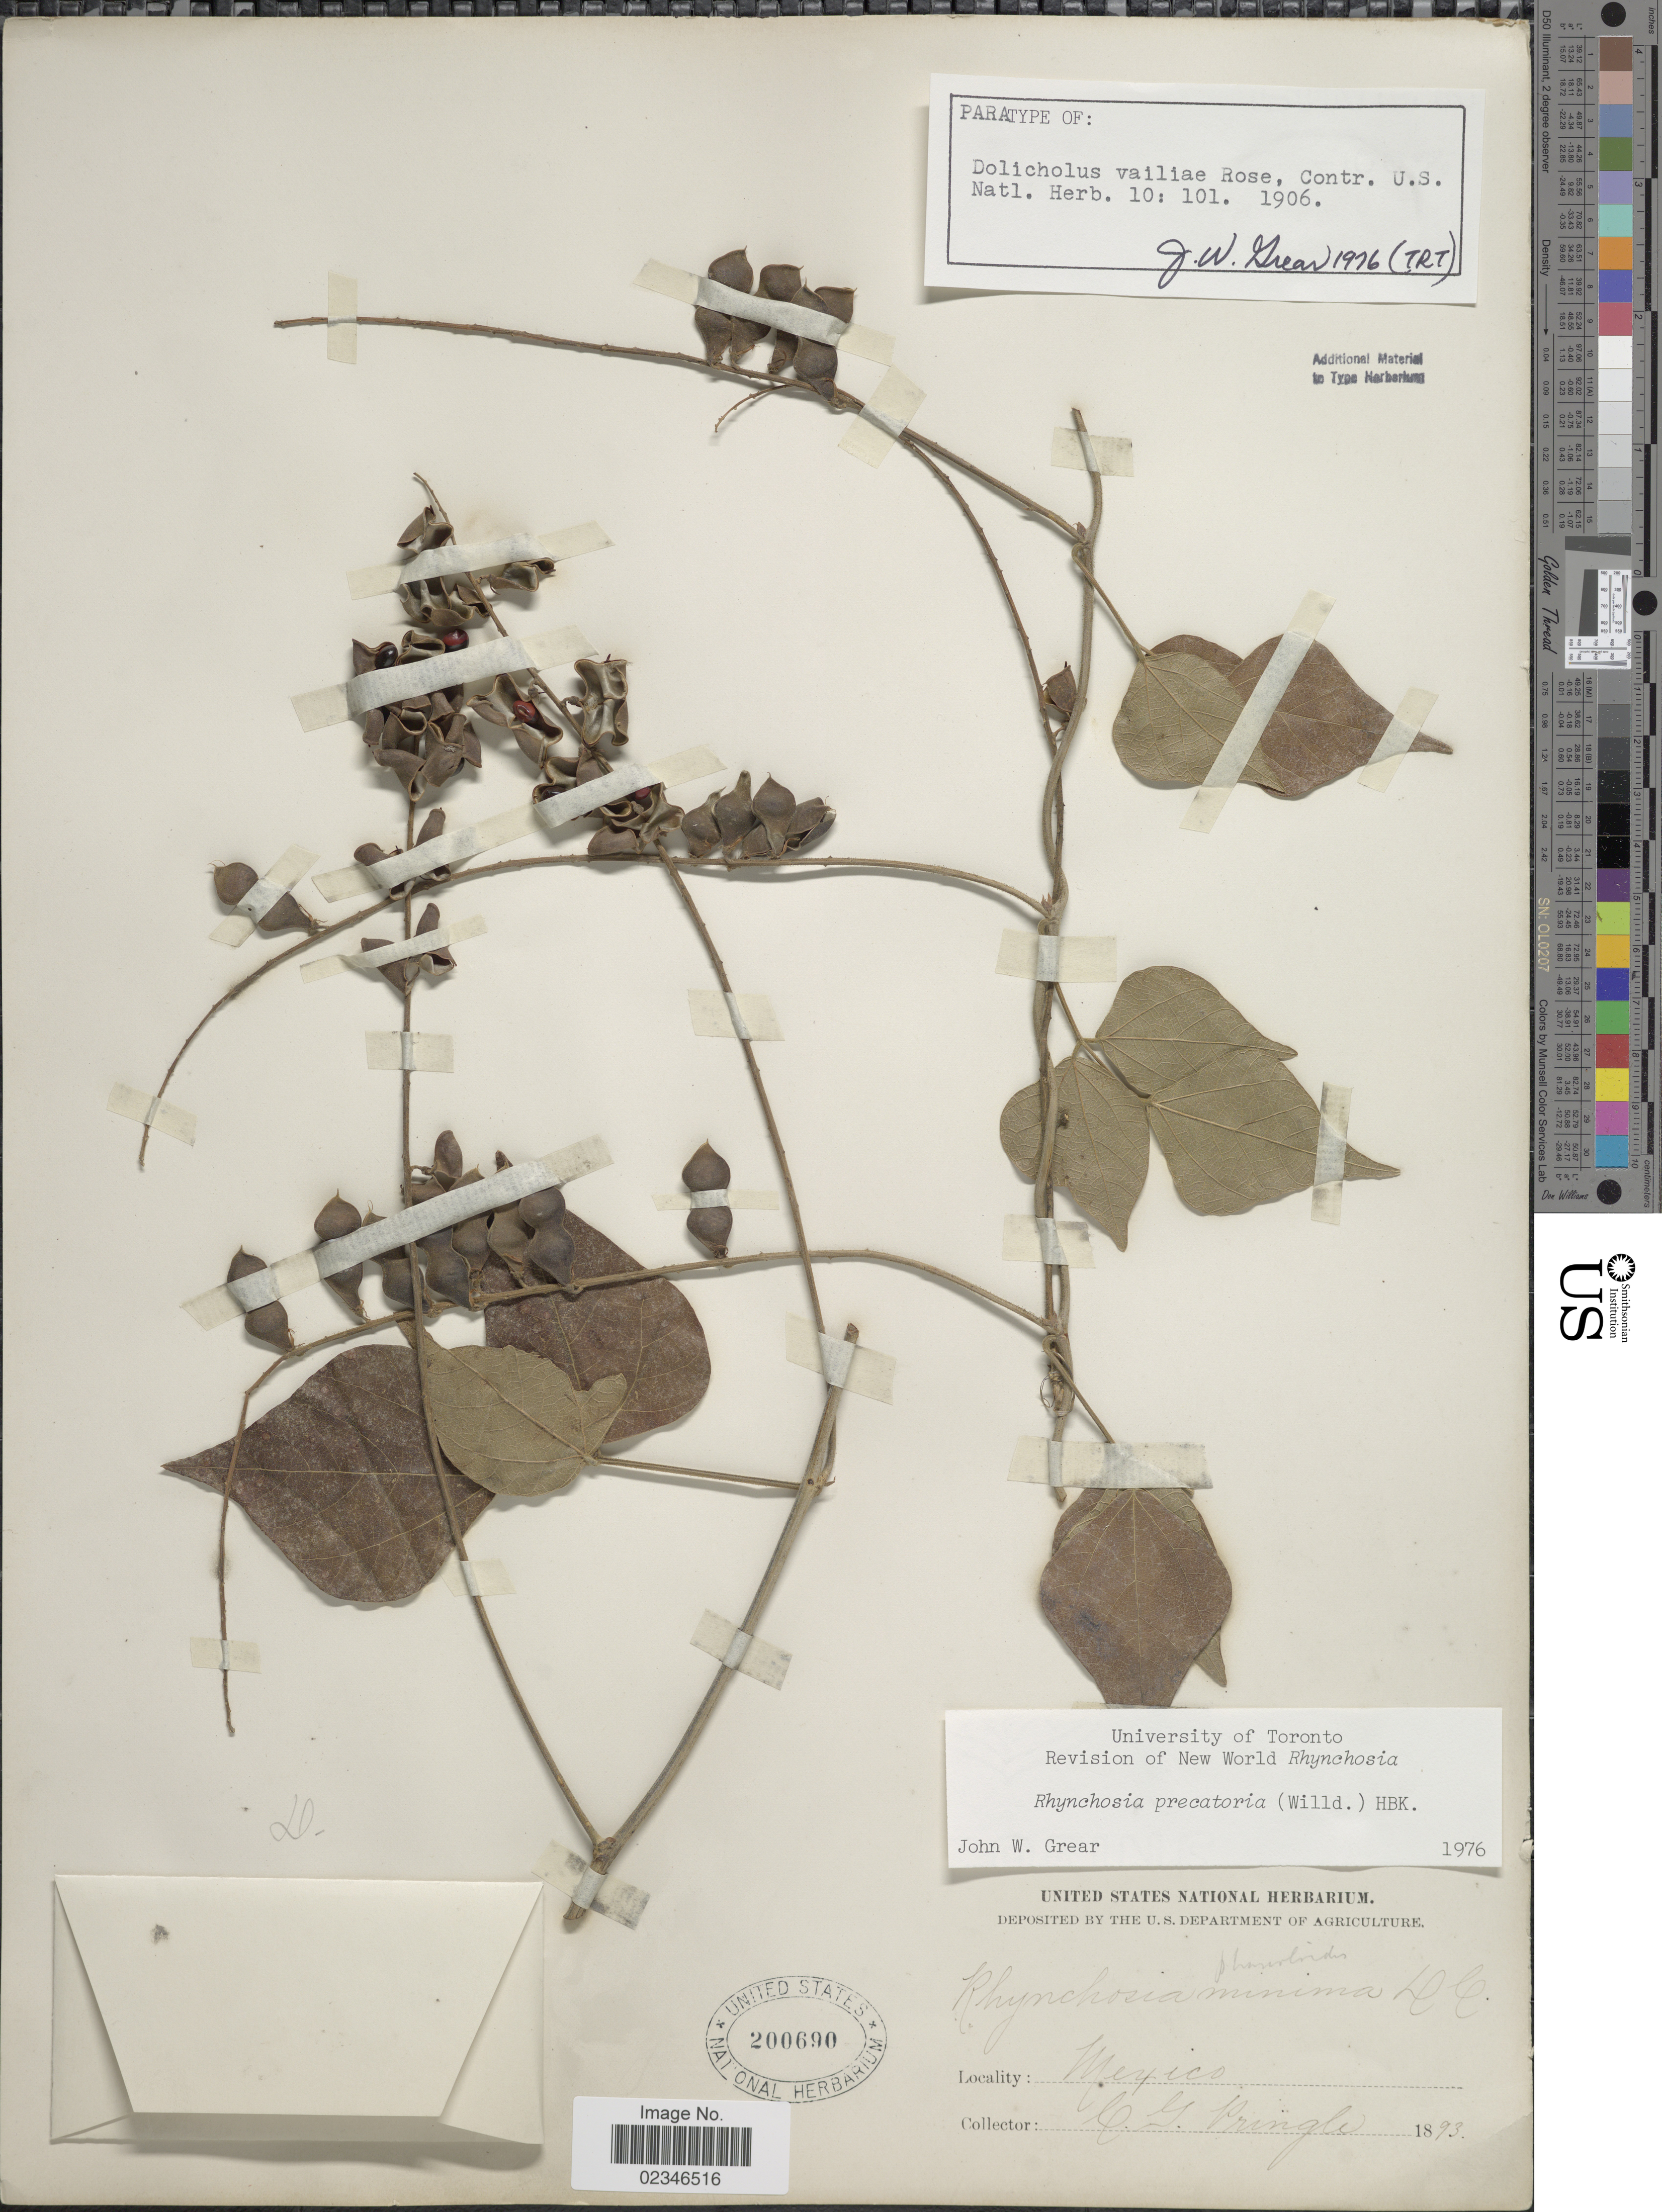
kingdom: Plantae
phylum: Tracheophyta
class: Magnoliopsida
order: Fabales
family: Fabaceae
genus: Rhynchosia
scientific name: Rhynchosia precatoria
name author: (Willd.) DC.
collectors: C. G. Pringle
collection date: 1893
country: Mexico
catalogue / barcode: US 200690